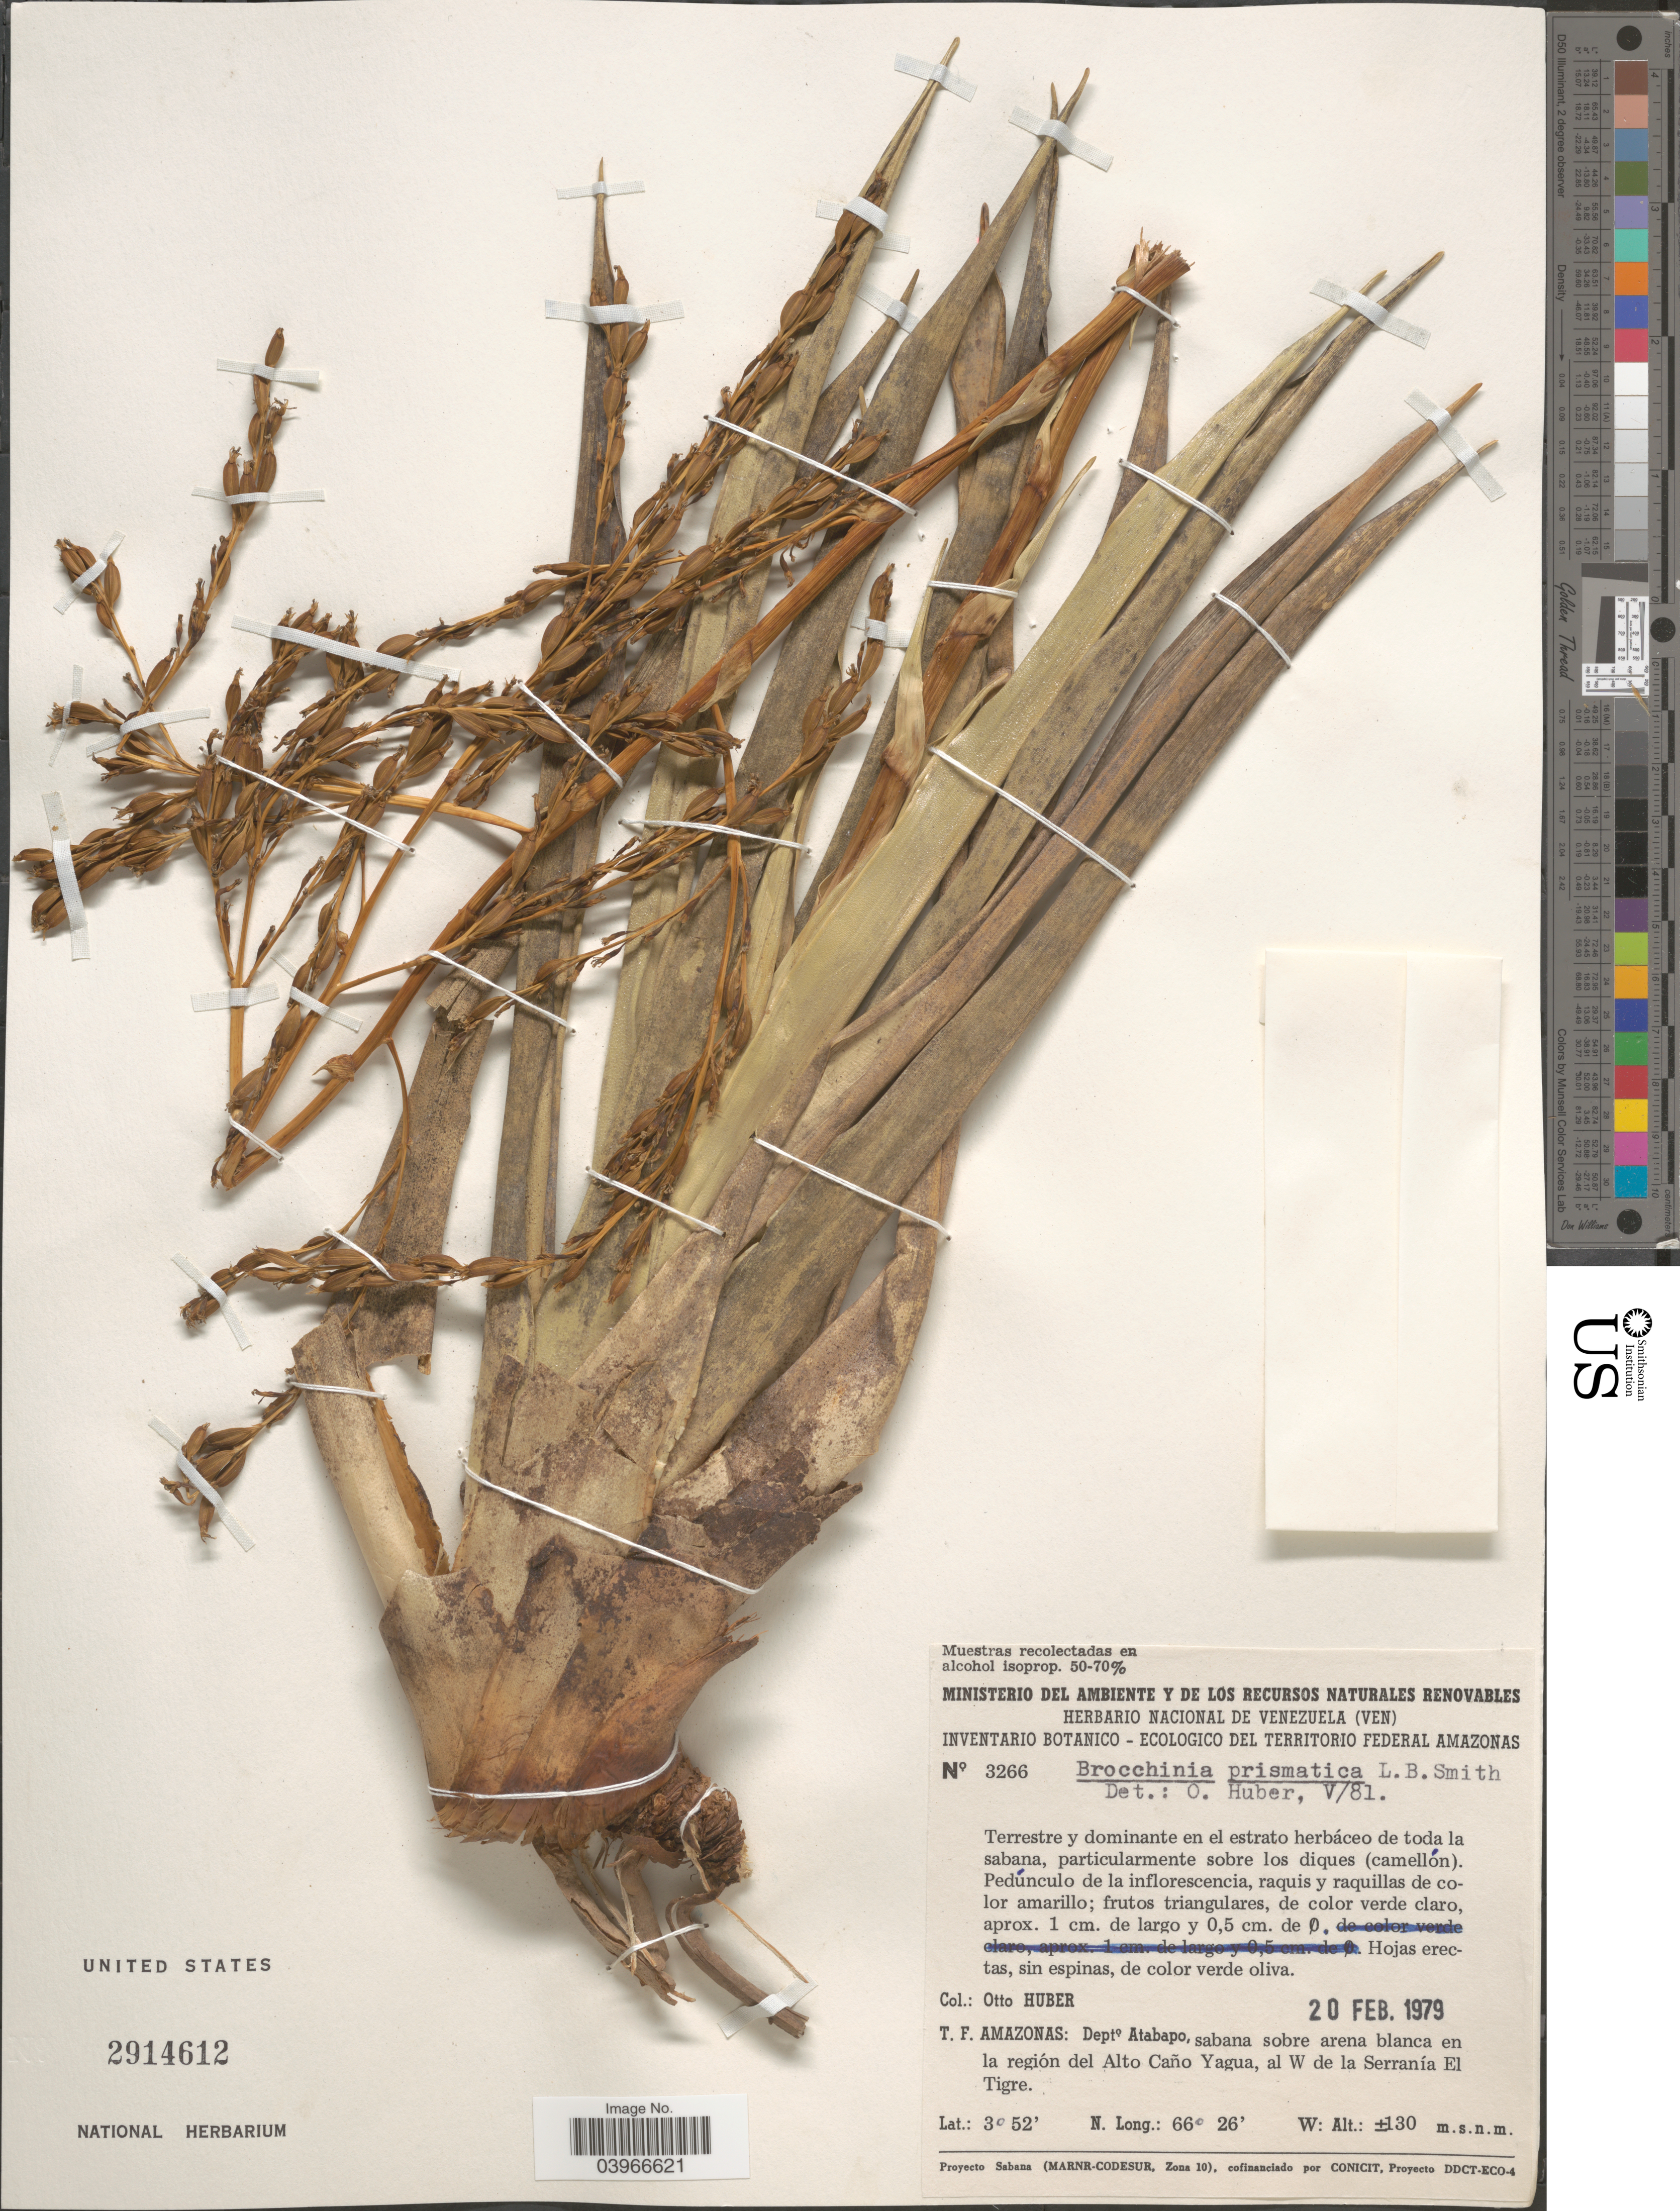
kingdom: Plantae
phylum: Tracheophyta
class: Liliopsida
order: Poales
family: Bromeliaceae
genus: Brocchinia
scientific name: Brocchinia prismatica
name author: L.B. Sm.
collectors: O. Huber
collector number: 3266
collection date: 1979-02-20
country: Venezuela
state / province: Amazonas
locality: T.F. Amazonas: Depto. Atabapo, sabana sobre arena blanca en la región del Alto Caño Yagua, al W de la Serranía El Tigre.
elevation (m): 130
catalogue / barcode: US 2914612